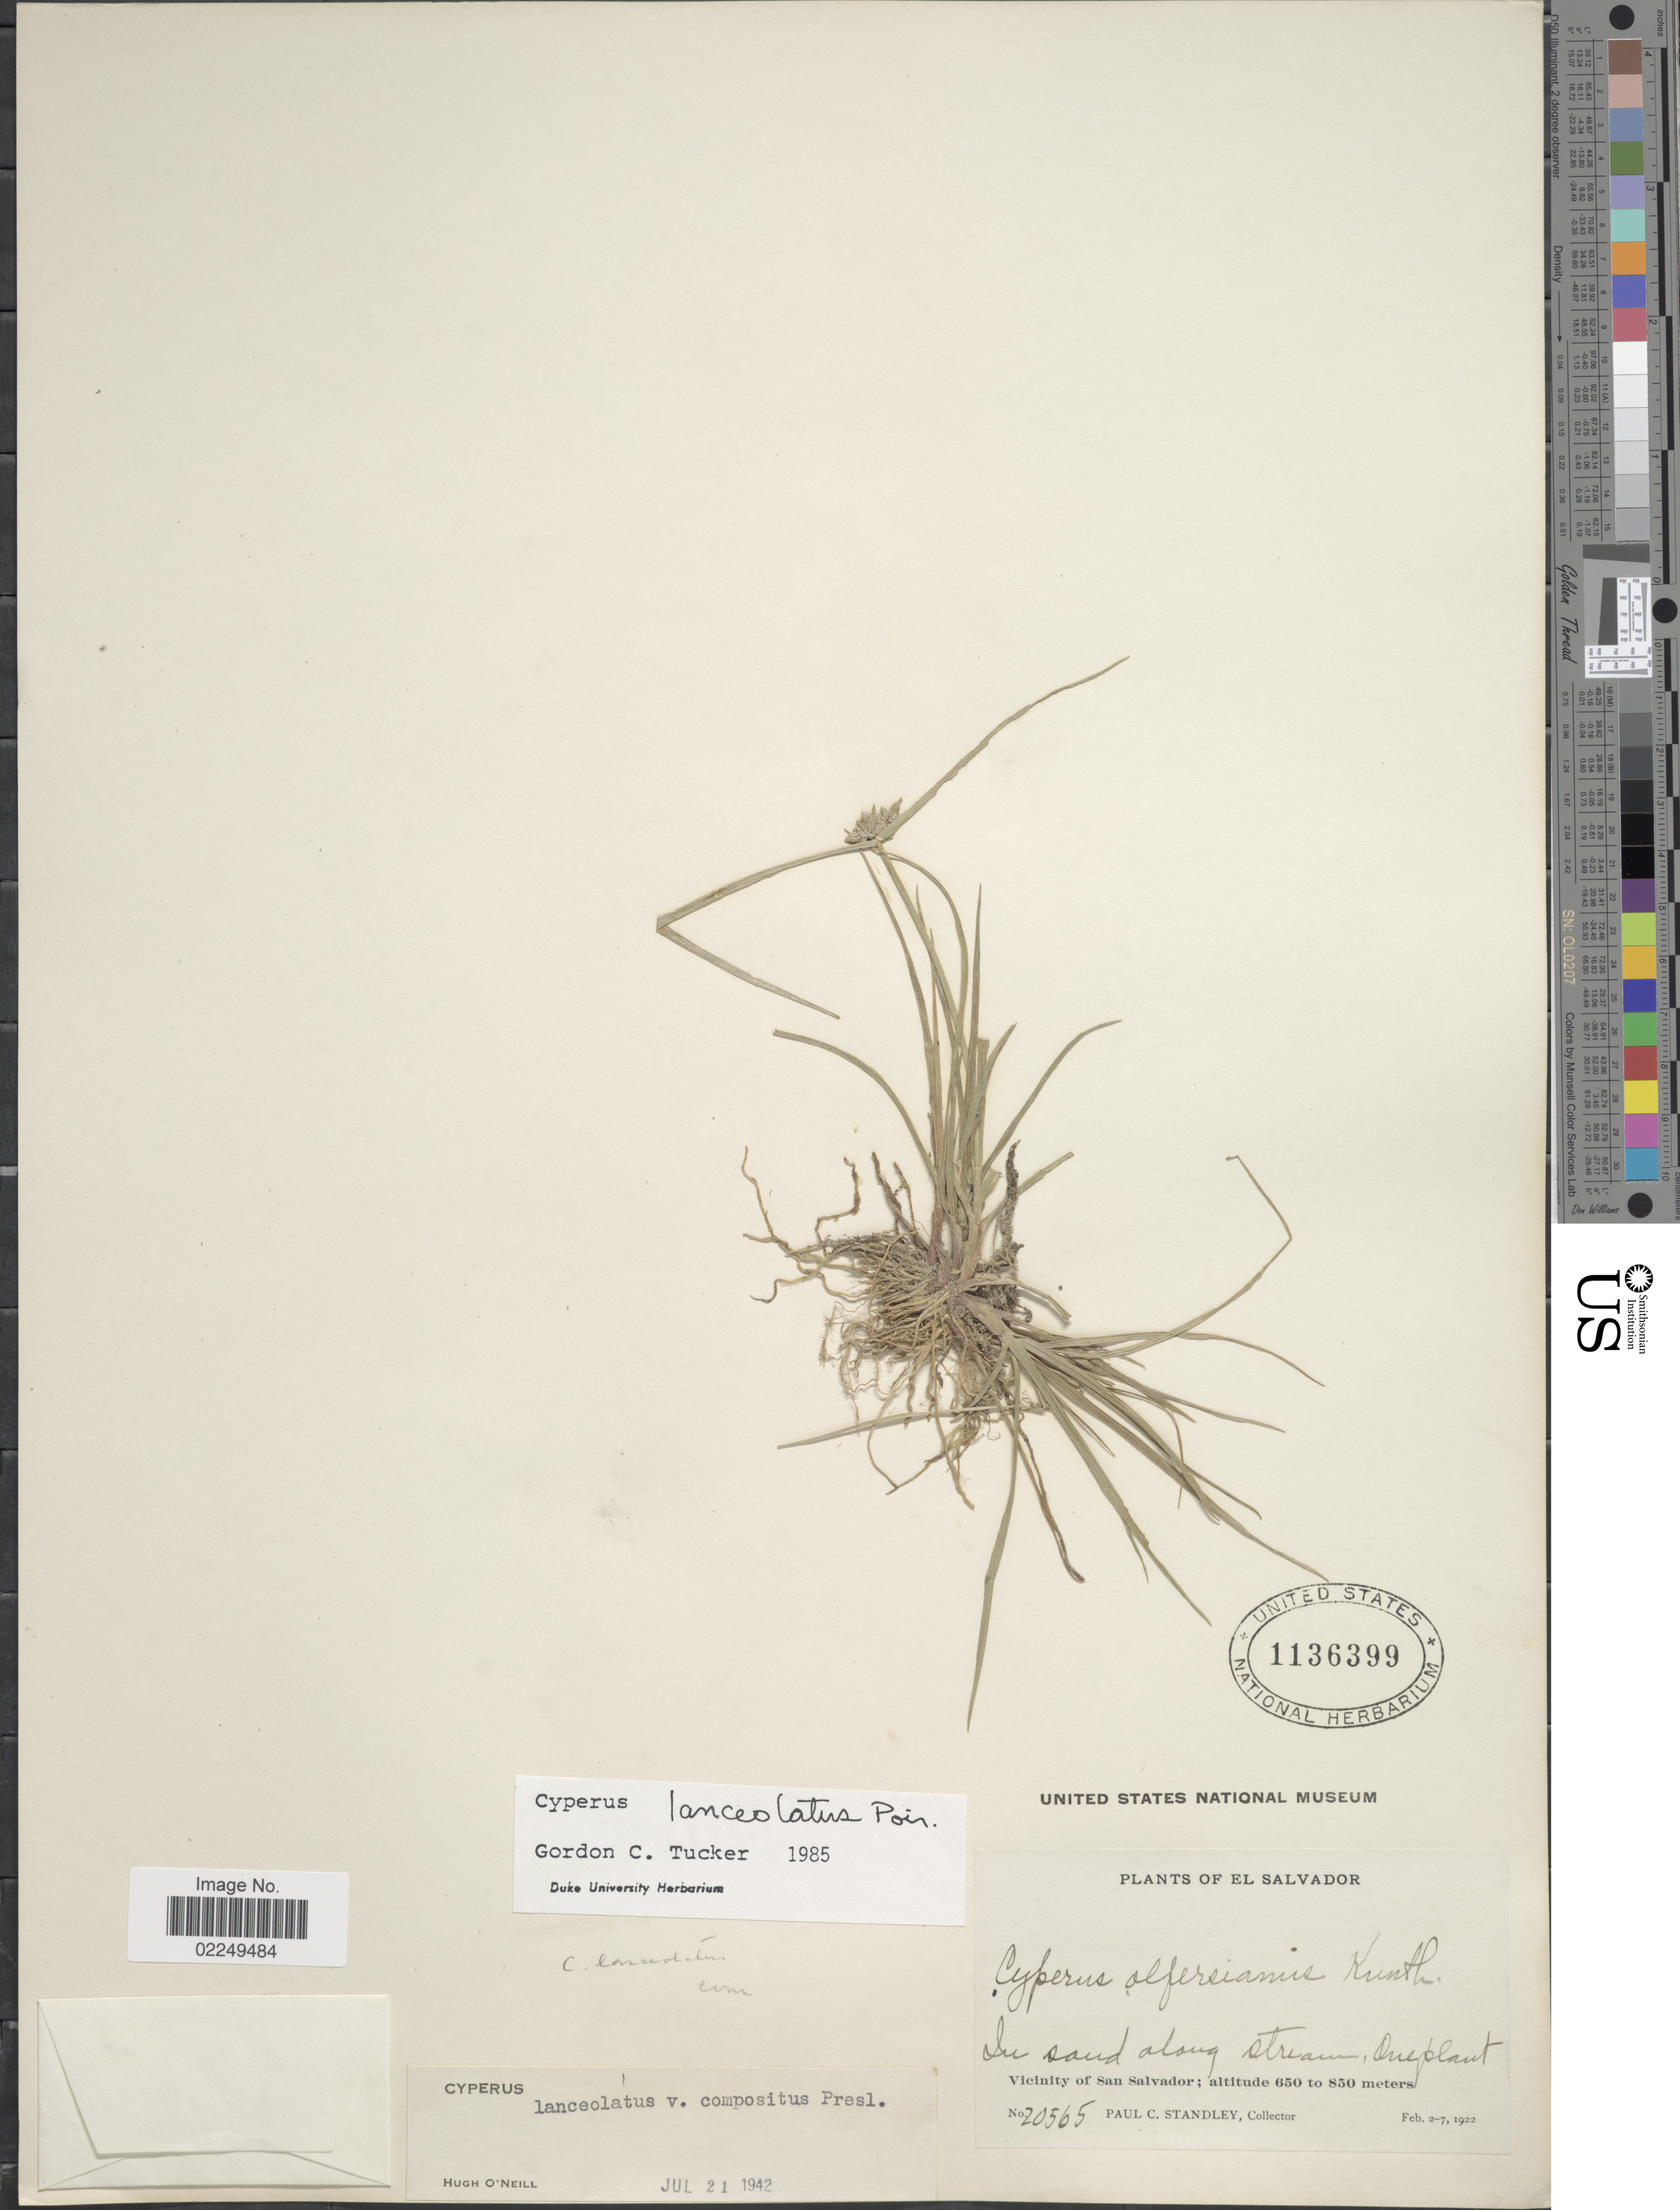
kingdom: Plantae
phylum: Tracheophyta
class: Liliopsida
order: Poales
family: Cyperaceae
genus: Cyperus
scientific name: Cyperus lanceolatus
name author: Poir.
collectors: P. C. Standley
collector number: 20565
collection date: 1922-02-02/1922-02-07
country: El Salvador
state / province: San Salvador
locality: Vicinity of San Salvador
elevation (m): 650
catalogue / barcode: US 1136399